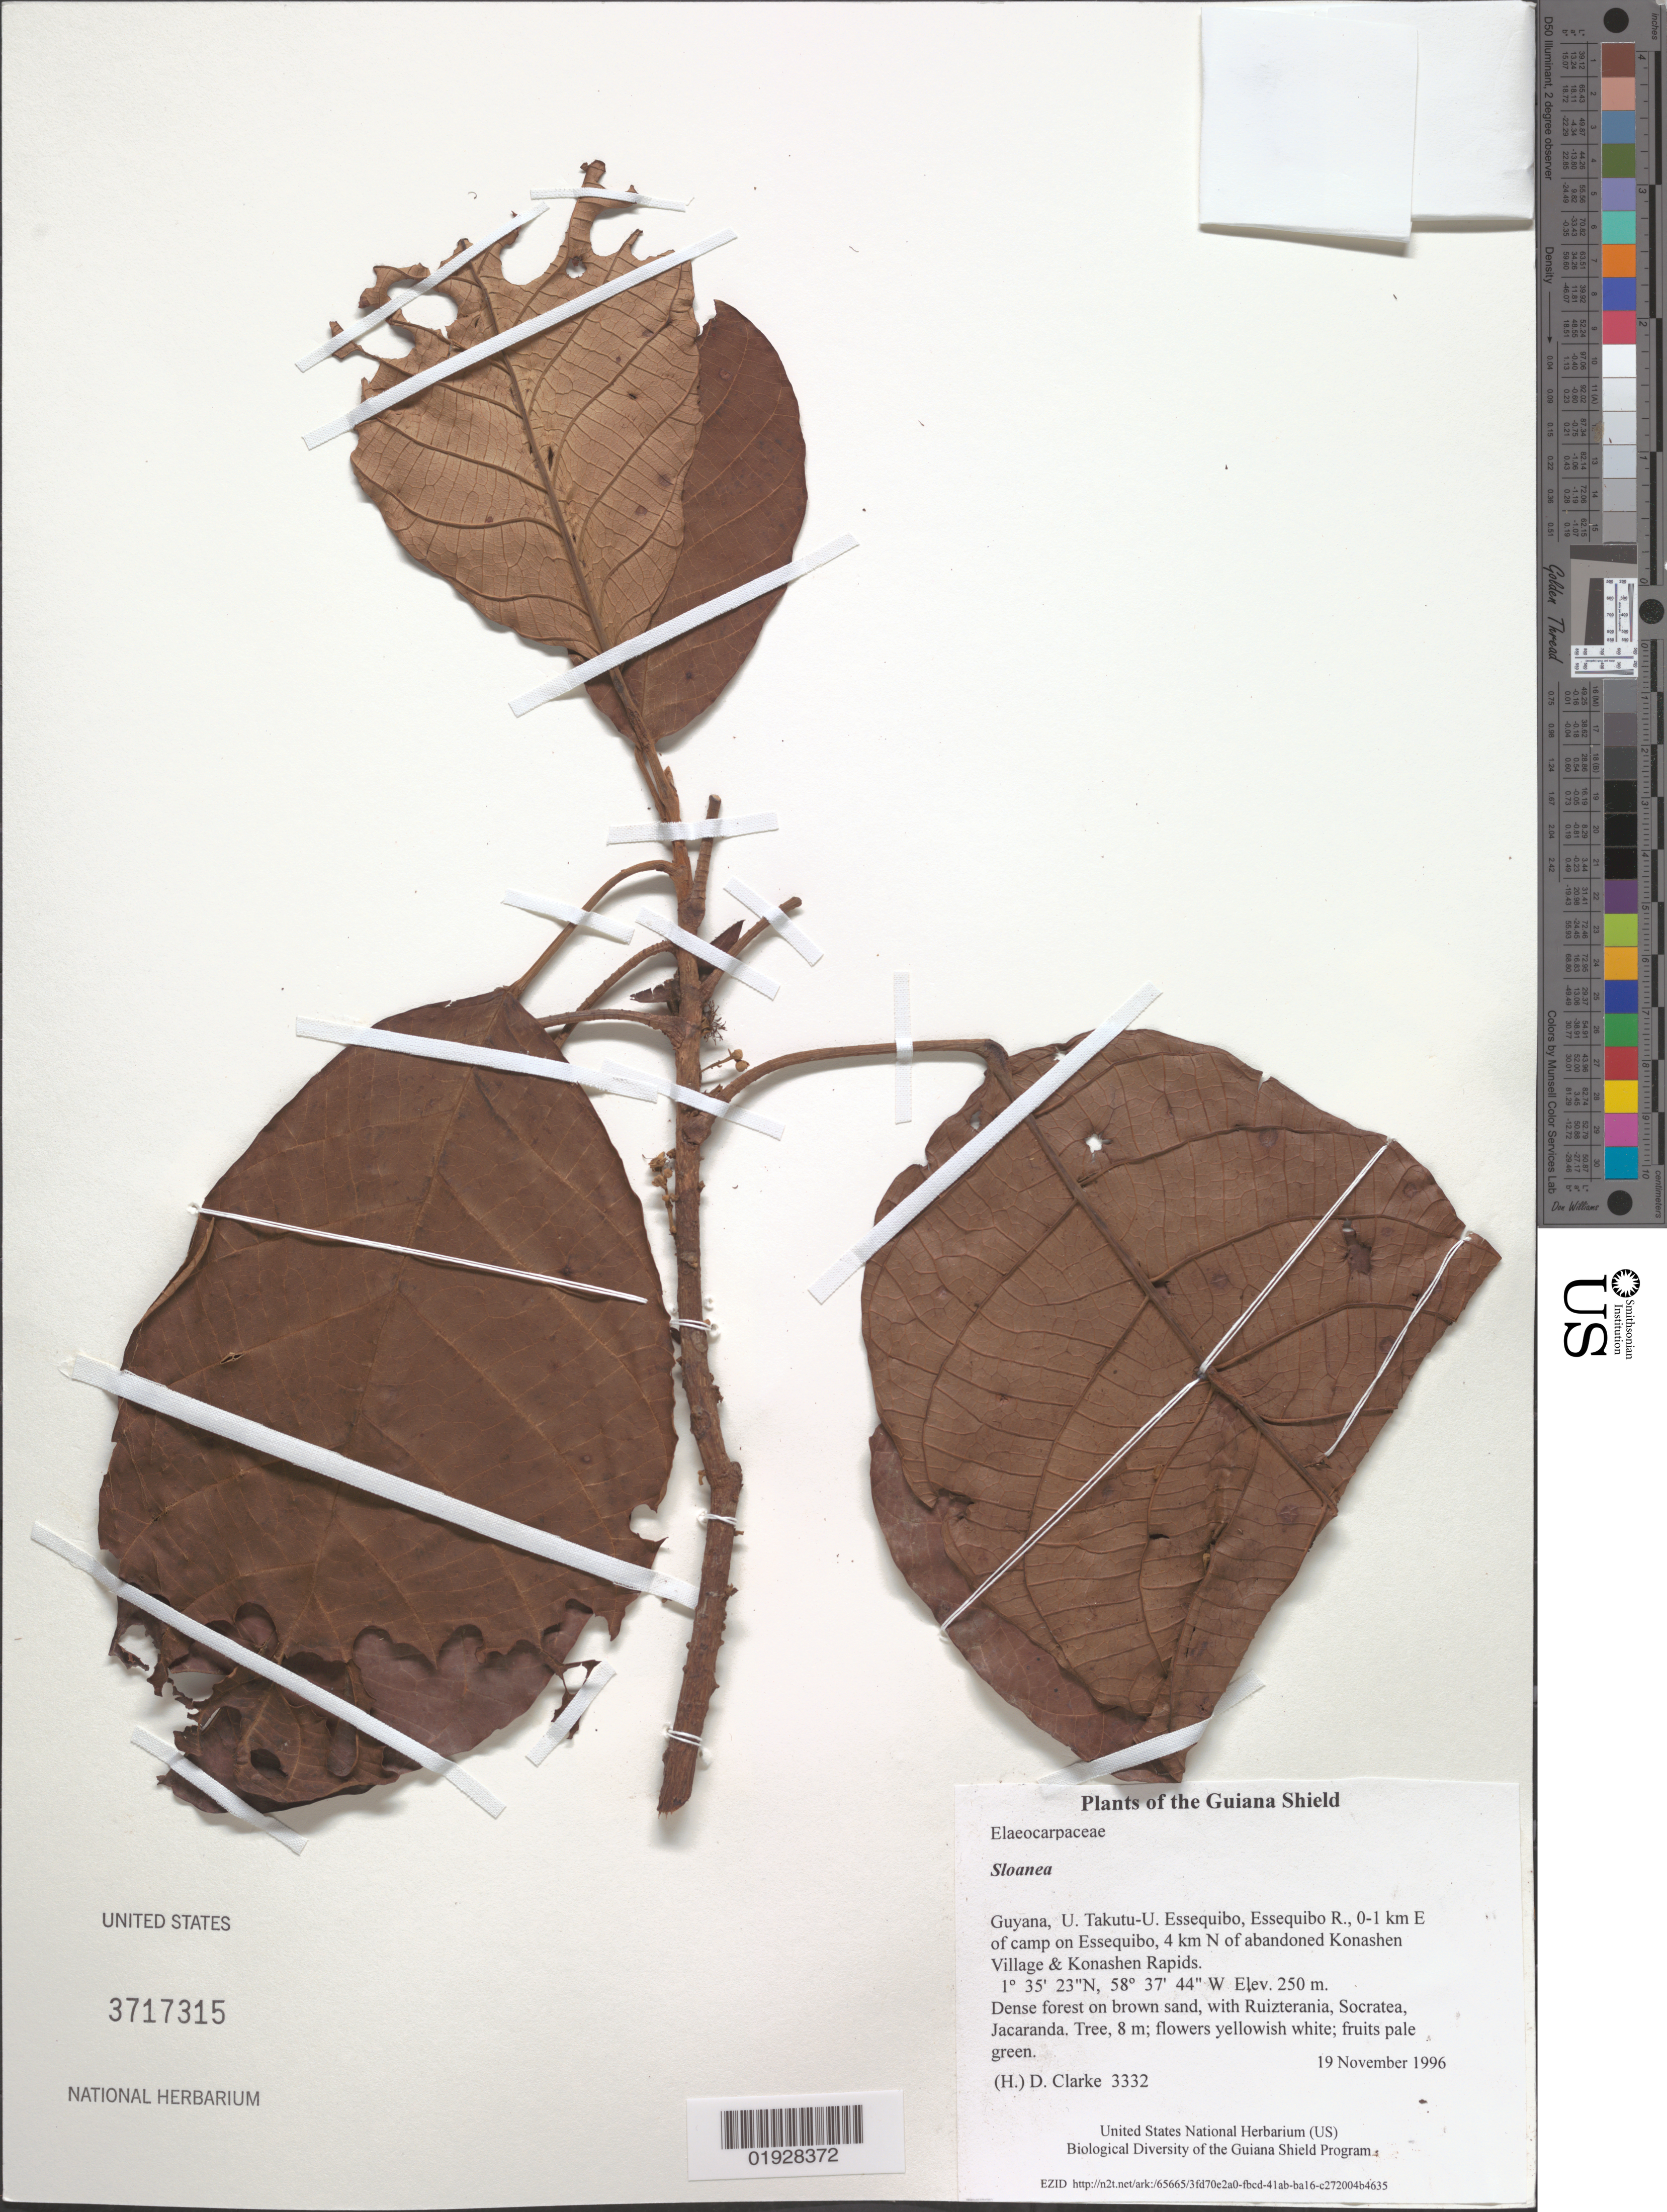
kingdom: Plantae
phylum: Tracheophyta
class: Magnoliopsida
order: Oxalidales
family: Elaeocarpaceae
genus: Sloanea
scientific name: Sloanea sp.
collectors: H. D. Clarke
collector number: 3332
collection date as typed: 19 November 1996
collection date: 1996-11-19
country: Guyana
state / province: U. Takutu-U. Essequibo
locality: Essequibo R., 0-1 km E of camp on Essequibo, 4 km N of abandoned Konashen Village & Konashen Rapids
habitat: Dense forest on brown sand, with Ruizterania, Socratea, Jacaranda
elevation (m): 250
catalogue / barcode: US 3717315